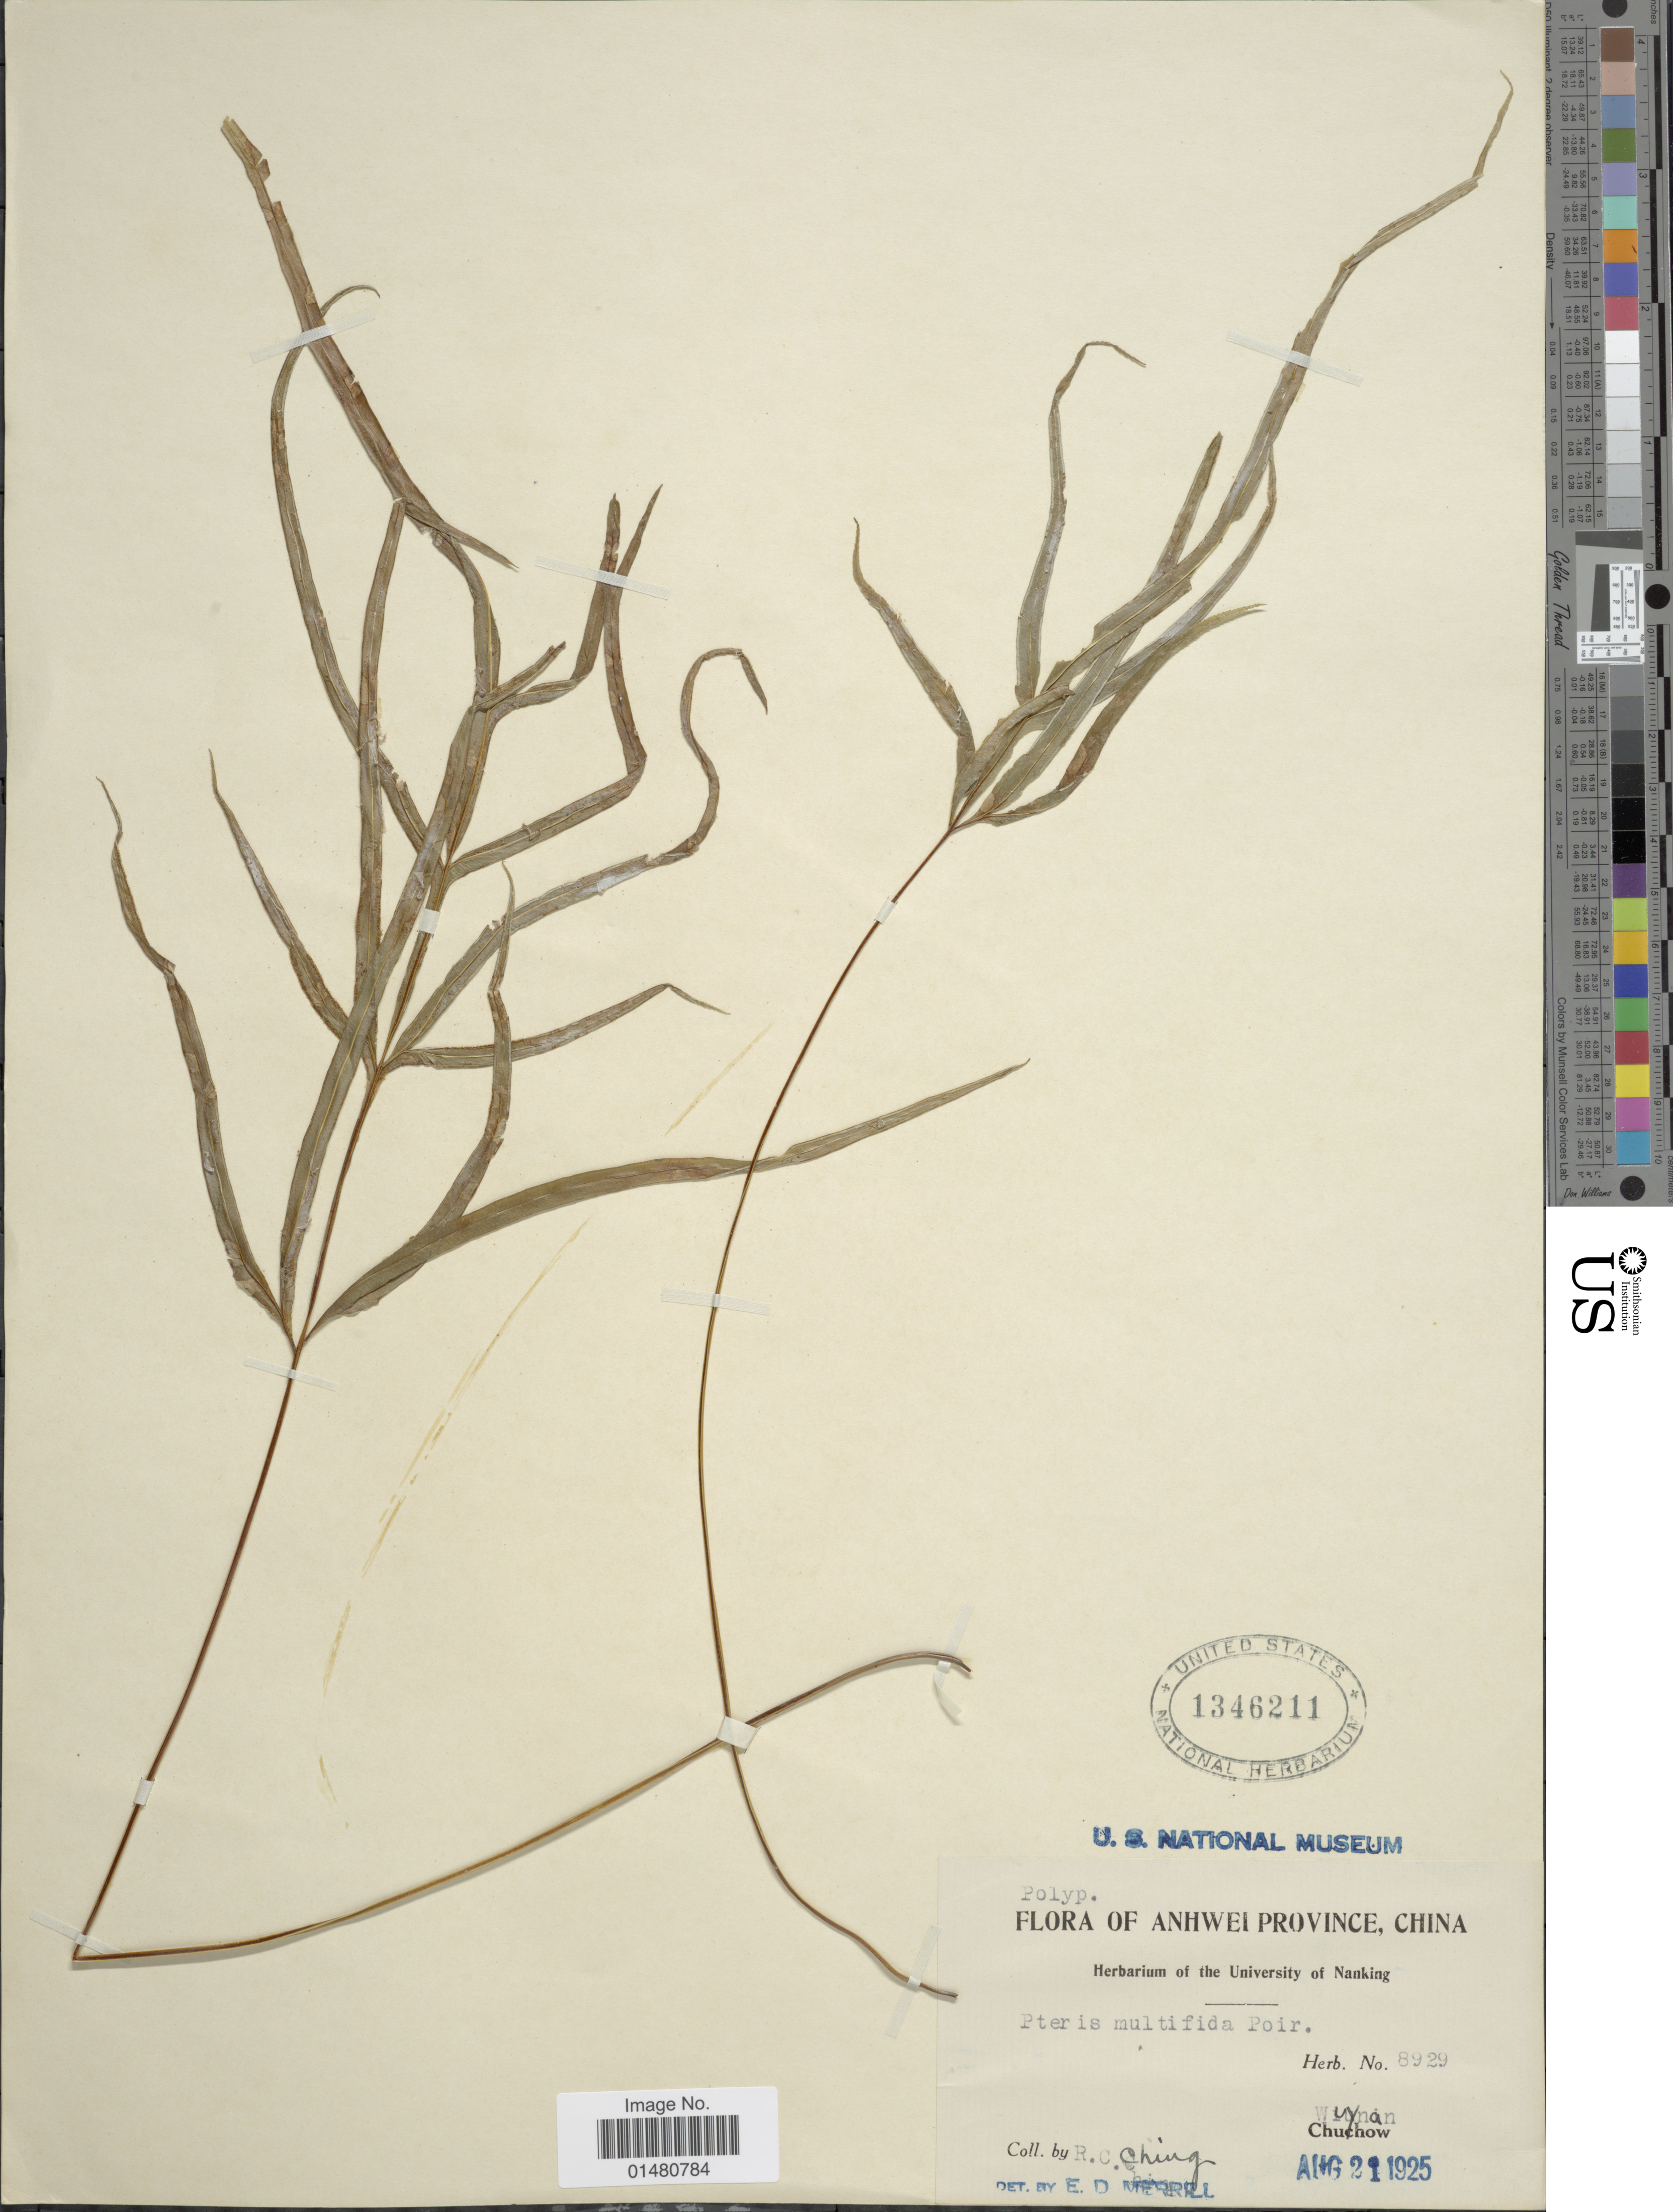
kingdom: Plantae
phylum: Tracheophyta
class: Polypodiopsida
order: Polypodiales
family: Pteridaceae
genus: Pteris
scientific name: Pteris multifida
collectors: R. C. Ching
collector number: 8929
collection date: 1925-08-21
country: China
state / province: Anhui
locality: Anhwei Province, Wuynan, Chuchow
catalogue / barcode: US 1346211